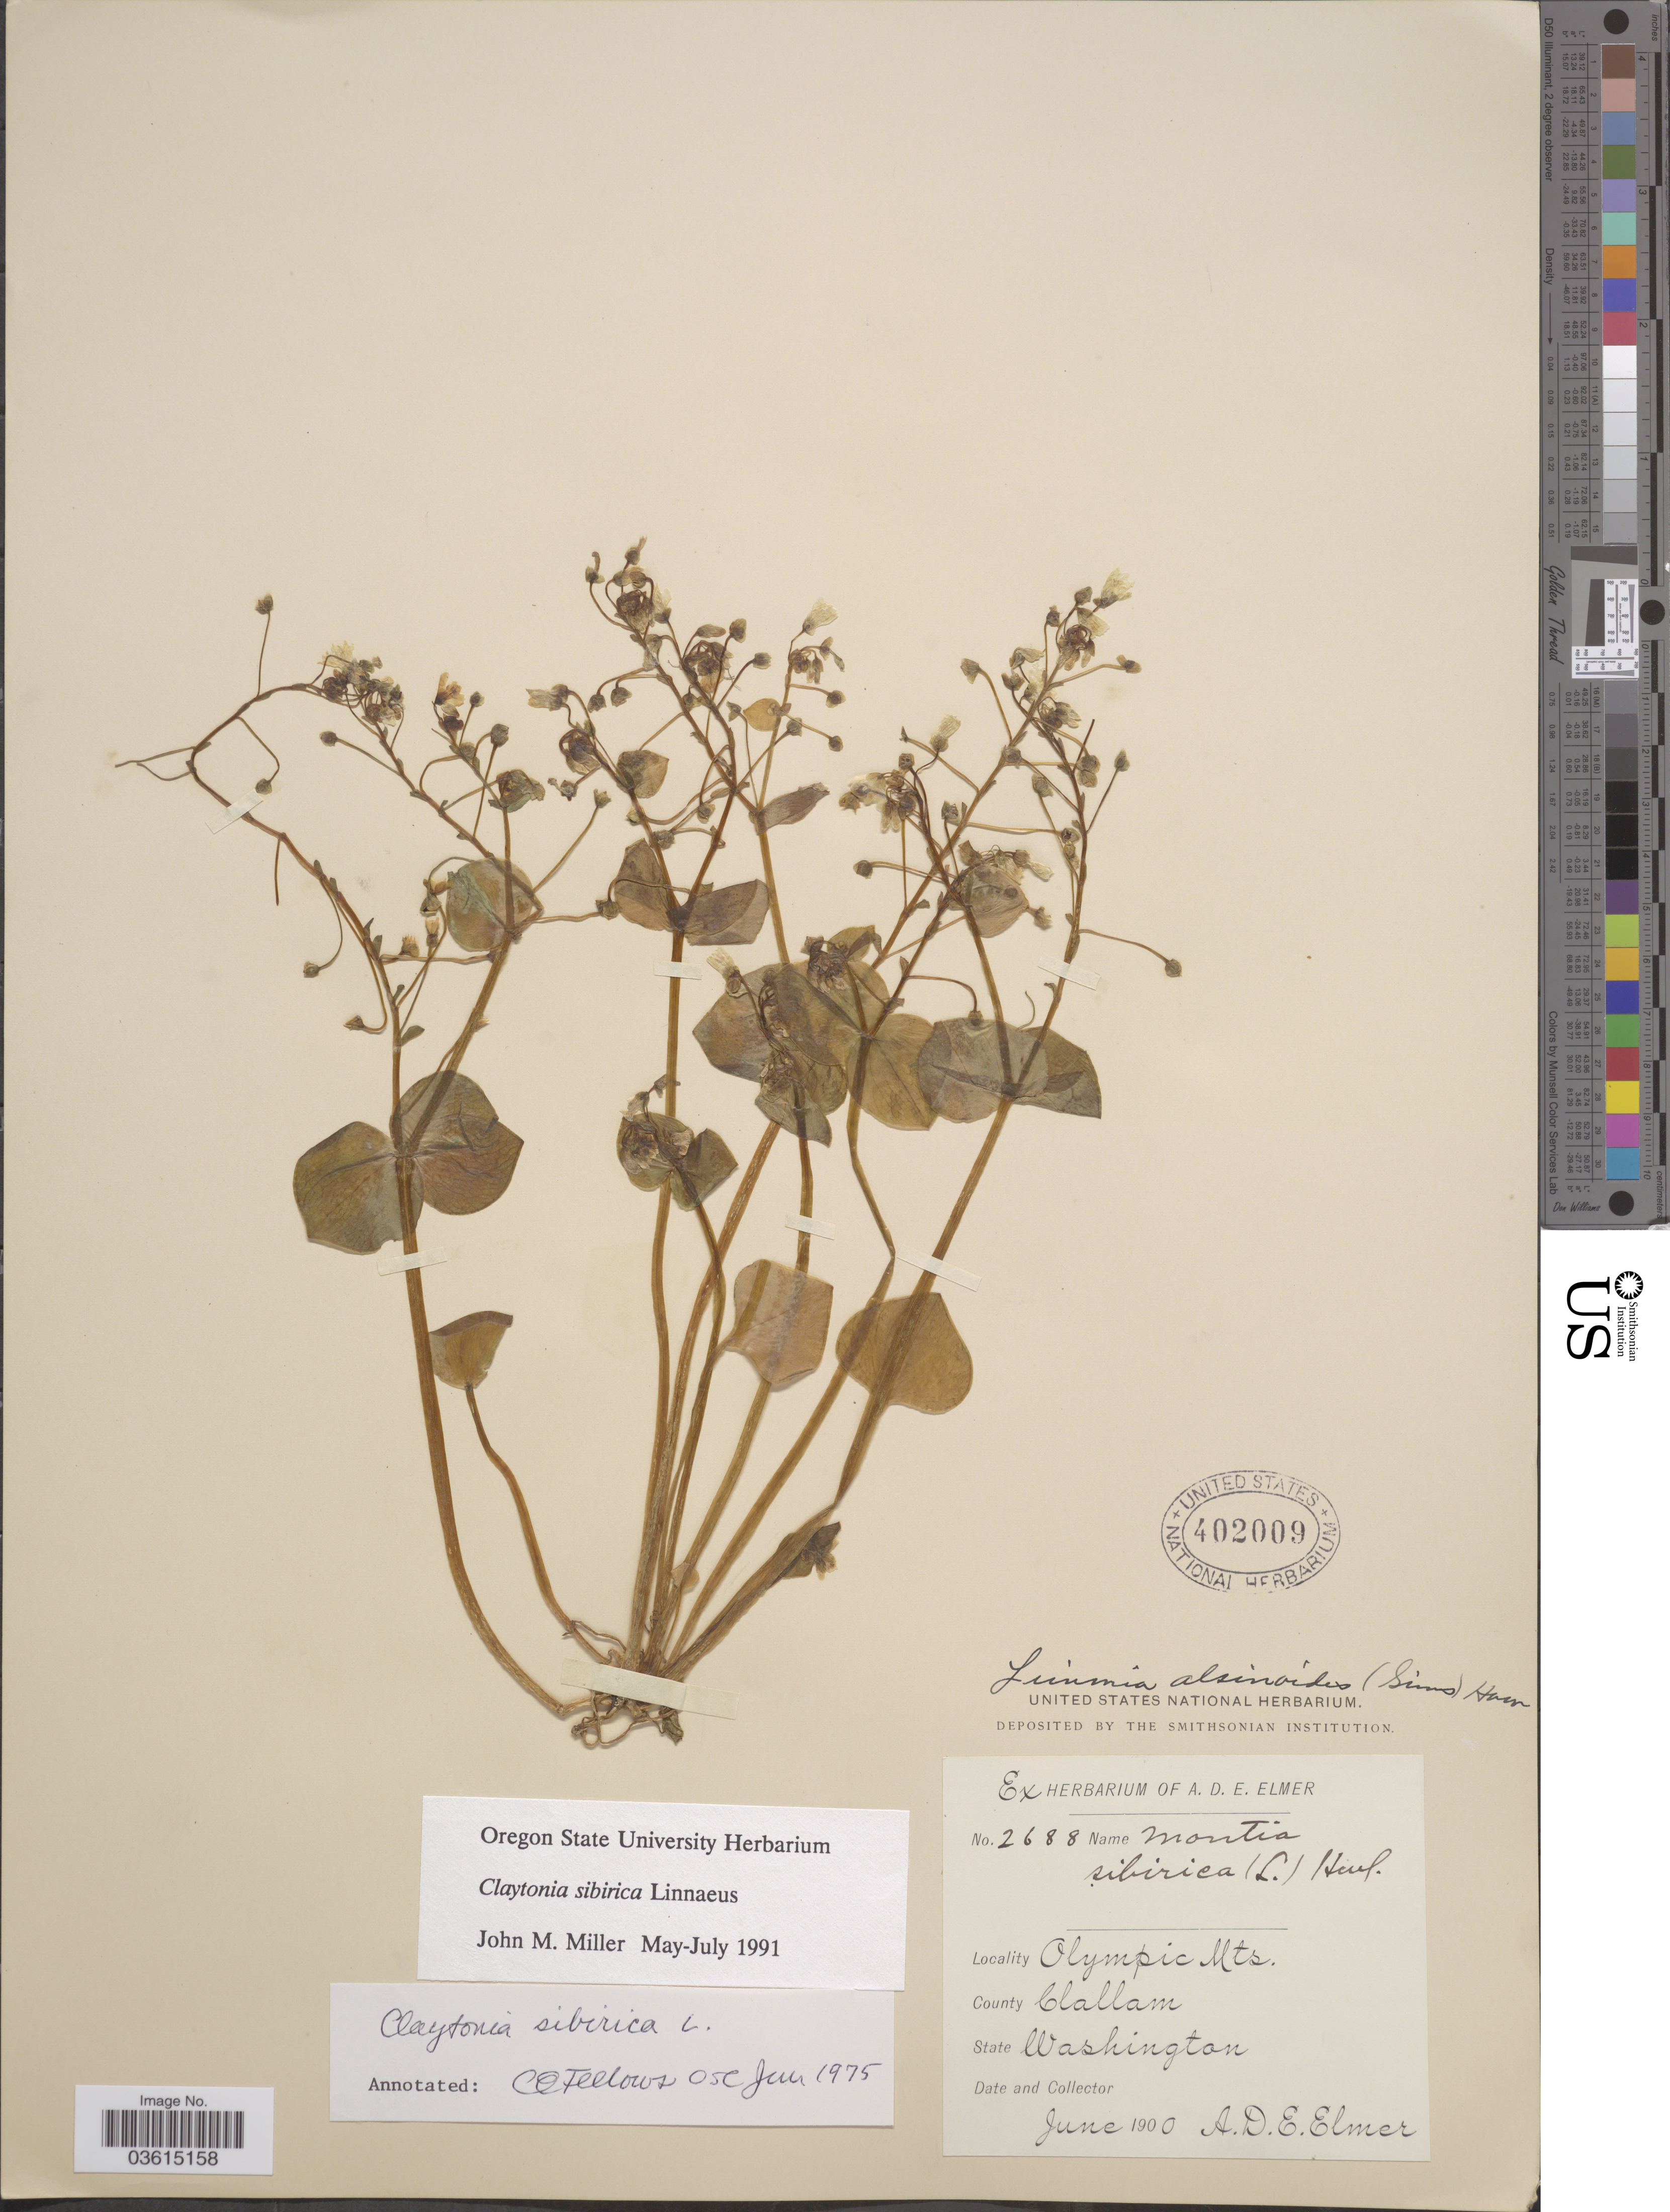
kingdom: Plantae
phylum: Tracheophyta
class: Magnoliopsida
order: Caryophyllales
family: Montiaceae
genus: Claytonia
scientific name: Claytonia sibirica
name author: L.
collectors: A. D. E. Elmer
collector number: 2688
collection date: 1900-06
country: United States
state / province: Washington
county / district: Clallam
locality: Olympic Mts. County Clallam.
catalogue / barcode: US 402009